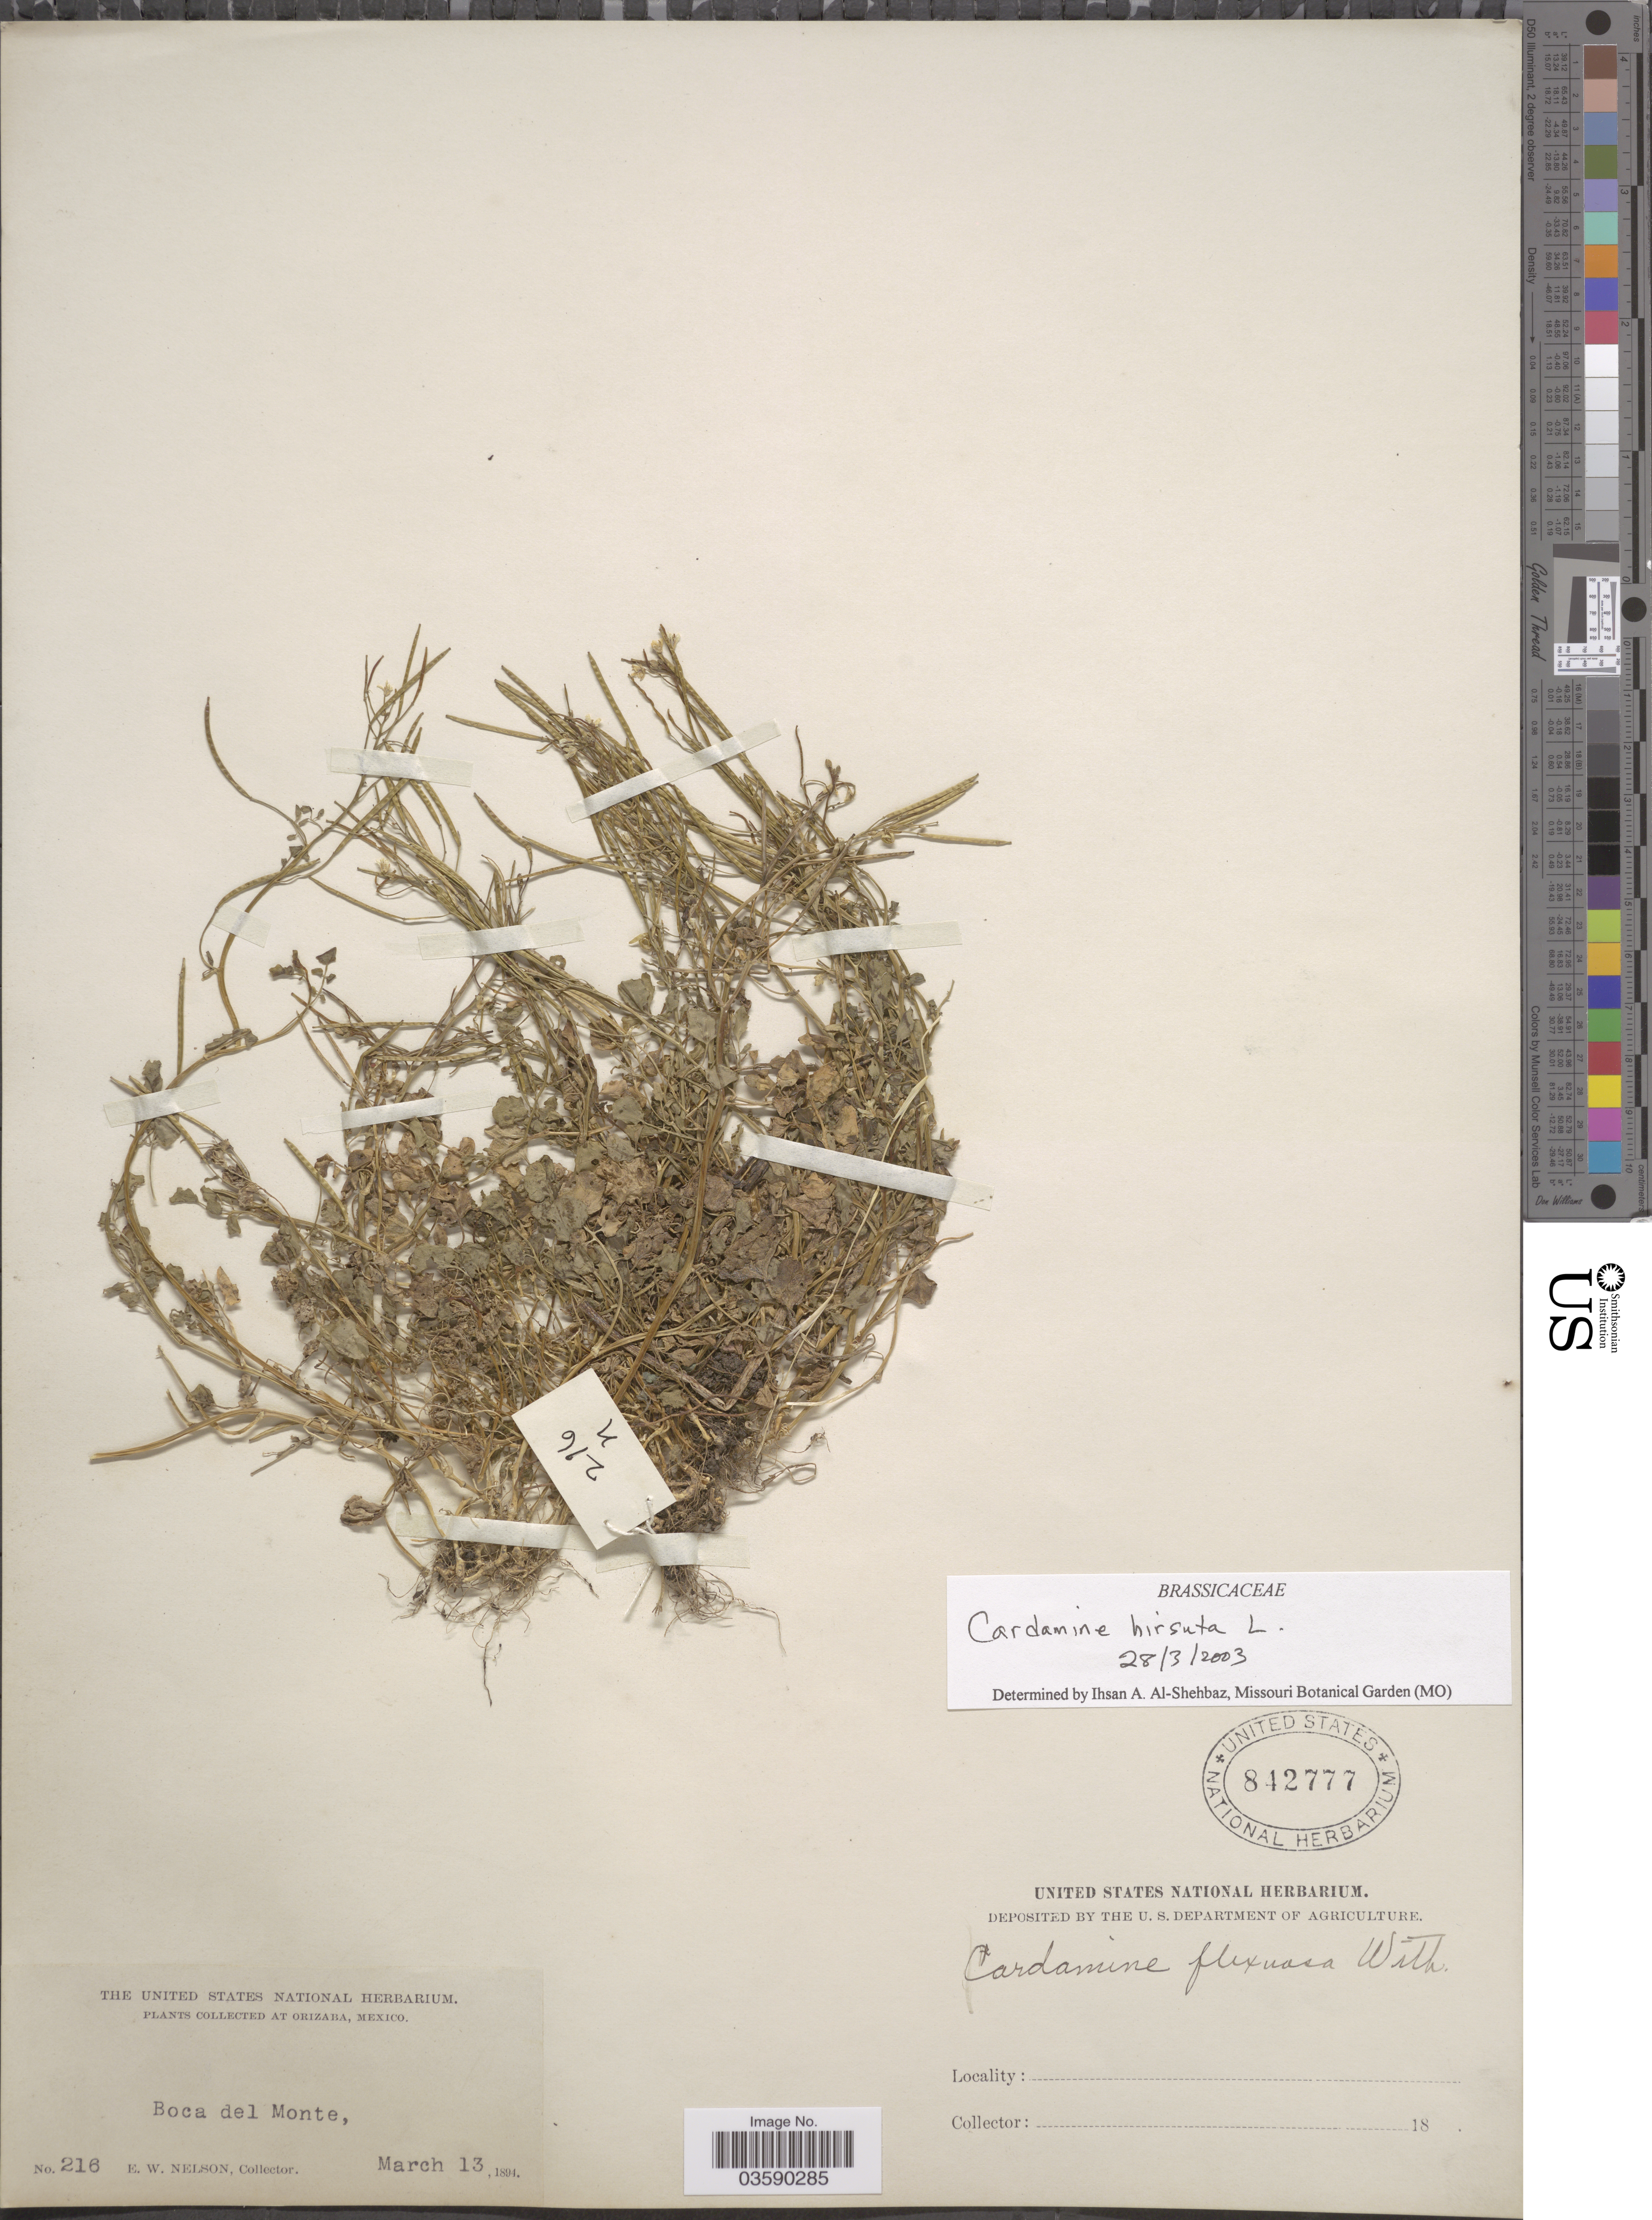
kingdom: Plantae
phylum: Tracheophyta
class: Magnoliopsida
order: Brassicales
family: Brassicaceae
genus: Cardamine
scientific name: Cardamine hirsuta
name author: L.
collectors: E. W. Nelson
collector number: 216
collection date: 1894-03-13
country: Mexico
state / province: México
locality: Orizaba. Boca del Monte.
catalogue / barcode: US 842777